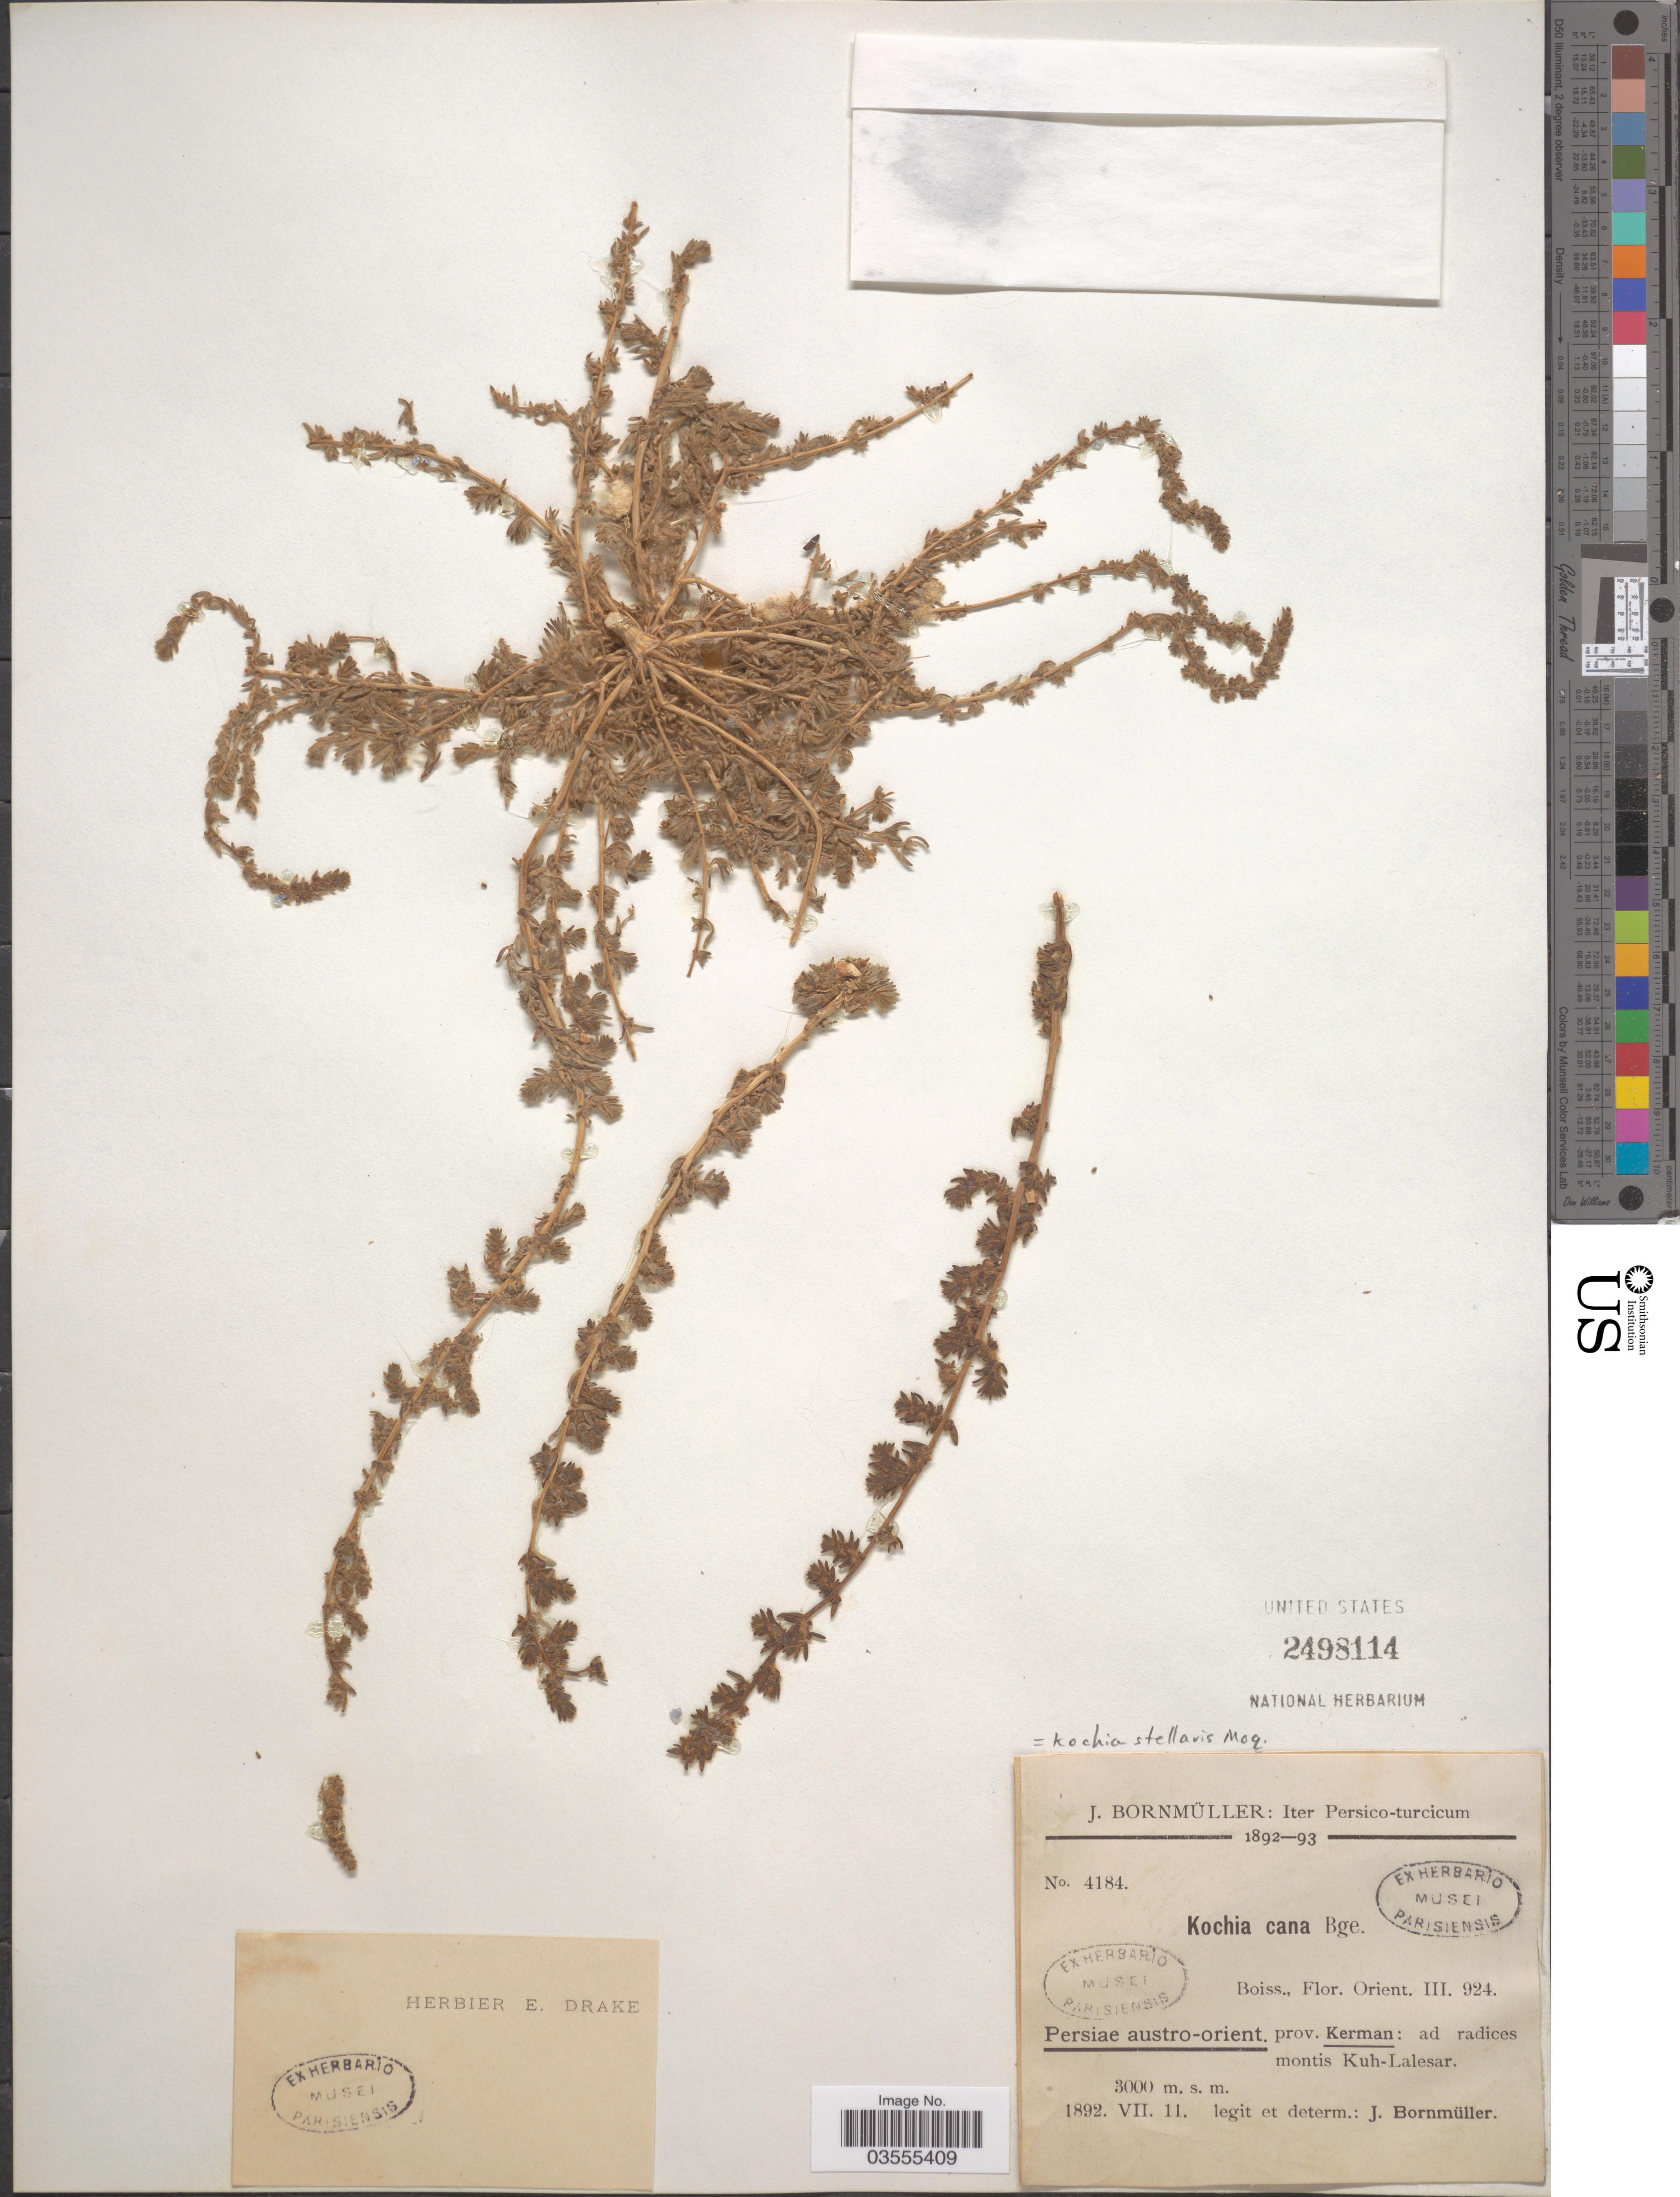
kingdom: Plantae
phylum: Tracheophyta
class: Magnoliopsida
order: Caryophyllales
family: Amaranthaceae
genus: Bassia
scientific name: Bassia stellaris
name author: (Moq.) Bornm.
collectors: J. Bornmüller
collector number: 4184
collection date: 1892-07-11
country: Iran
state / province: Kerman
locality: Iter Persico-turcicum. Persiae austro-orient. Ad radices montis Kuh-Lalesar.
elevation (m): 3000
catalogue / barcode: US 2498114